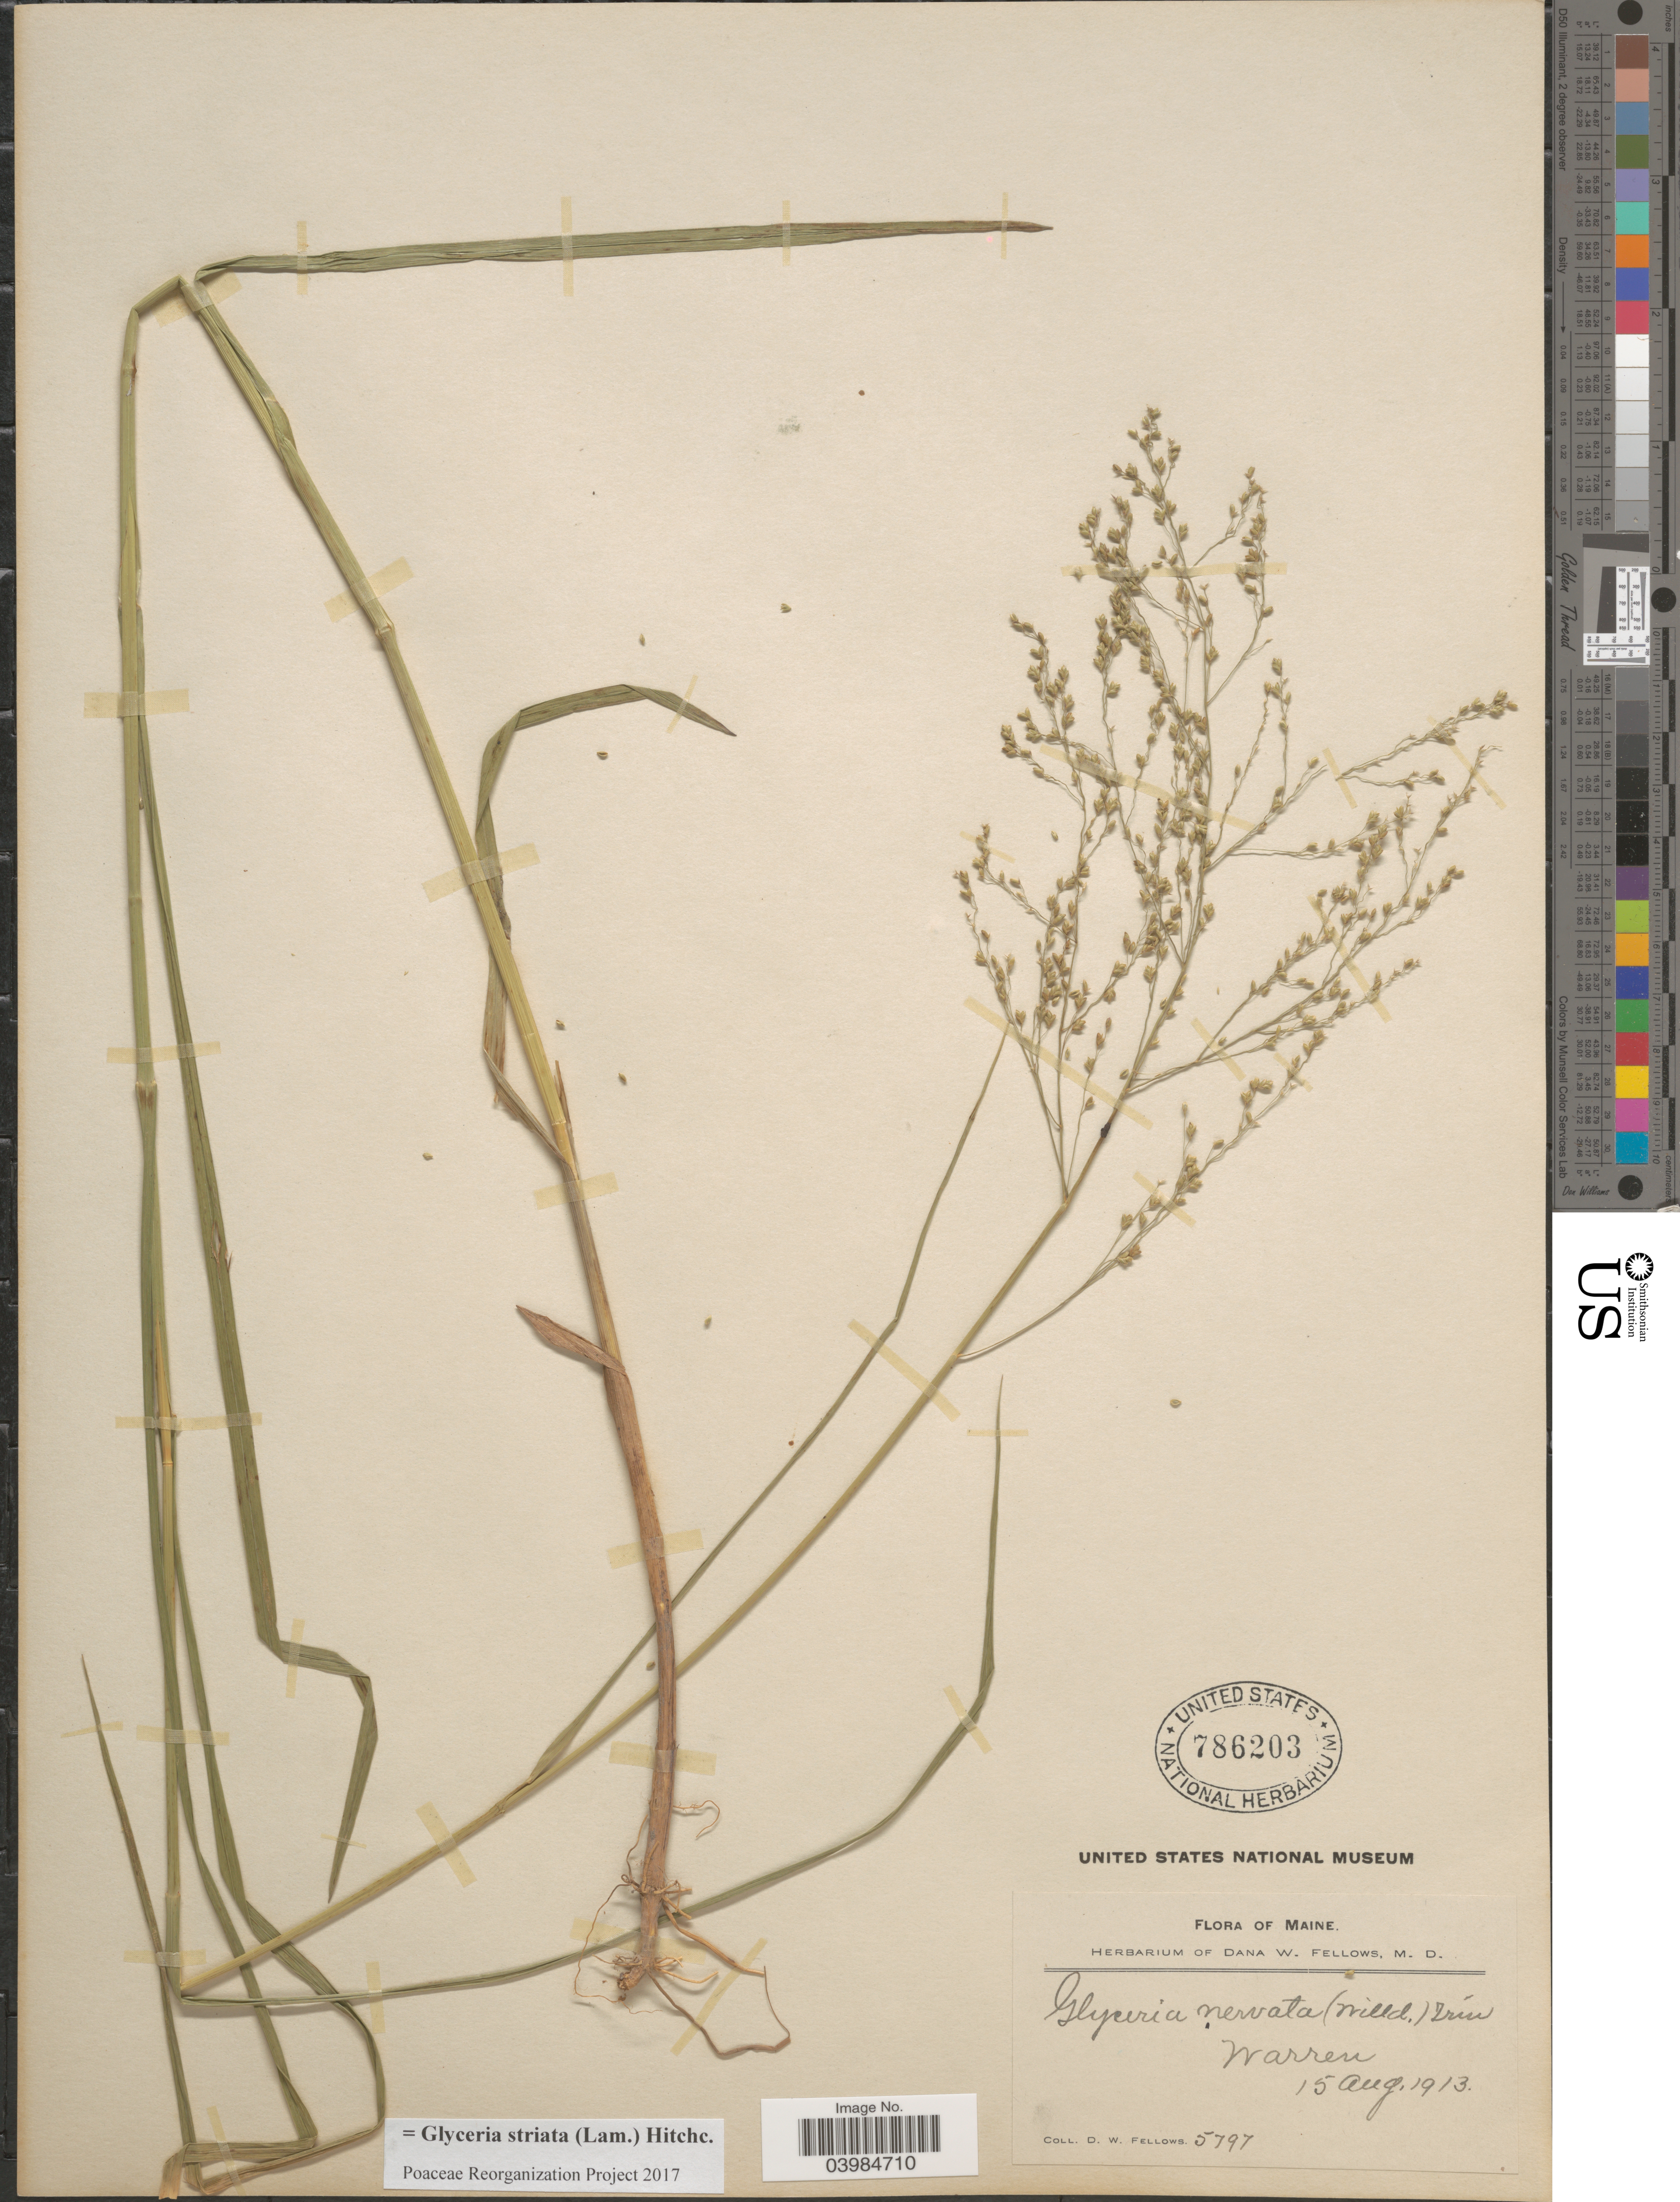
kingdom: Plantae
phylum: Tracheophyta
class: Liliopsida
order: Poales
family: Poaceae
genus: Glyceria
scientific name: Glyceria striata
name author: (Lam.) Hitchc.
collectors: D. W. Fellows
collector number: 5797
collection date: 1913-08-15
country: United States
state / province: Maine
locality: Warren.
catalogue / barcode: US 786203